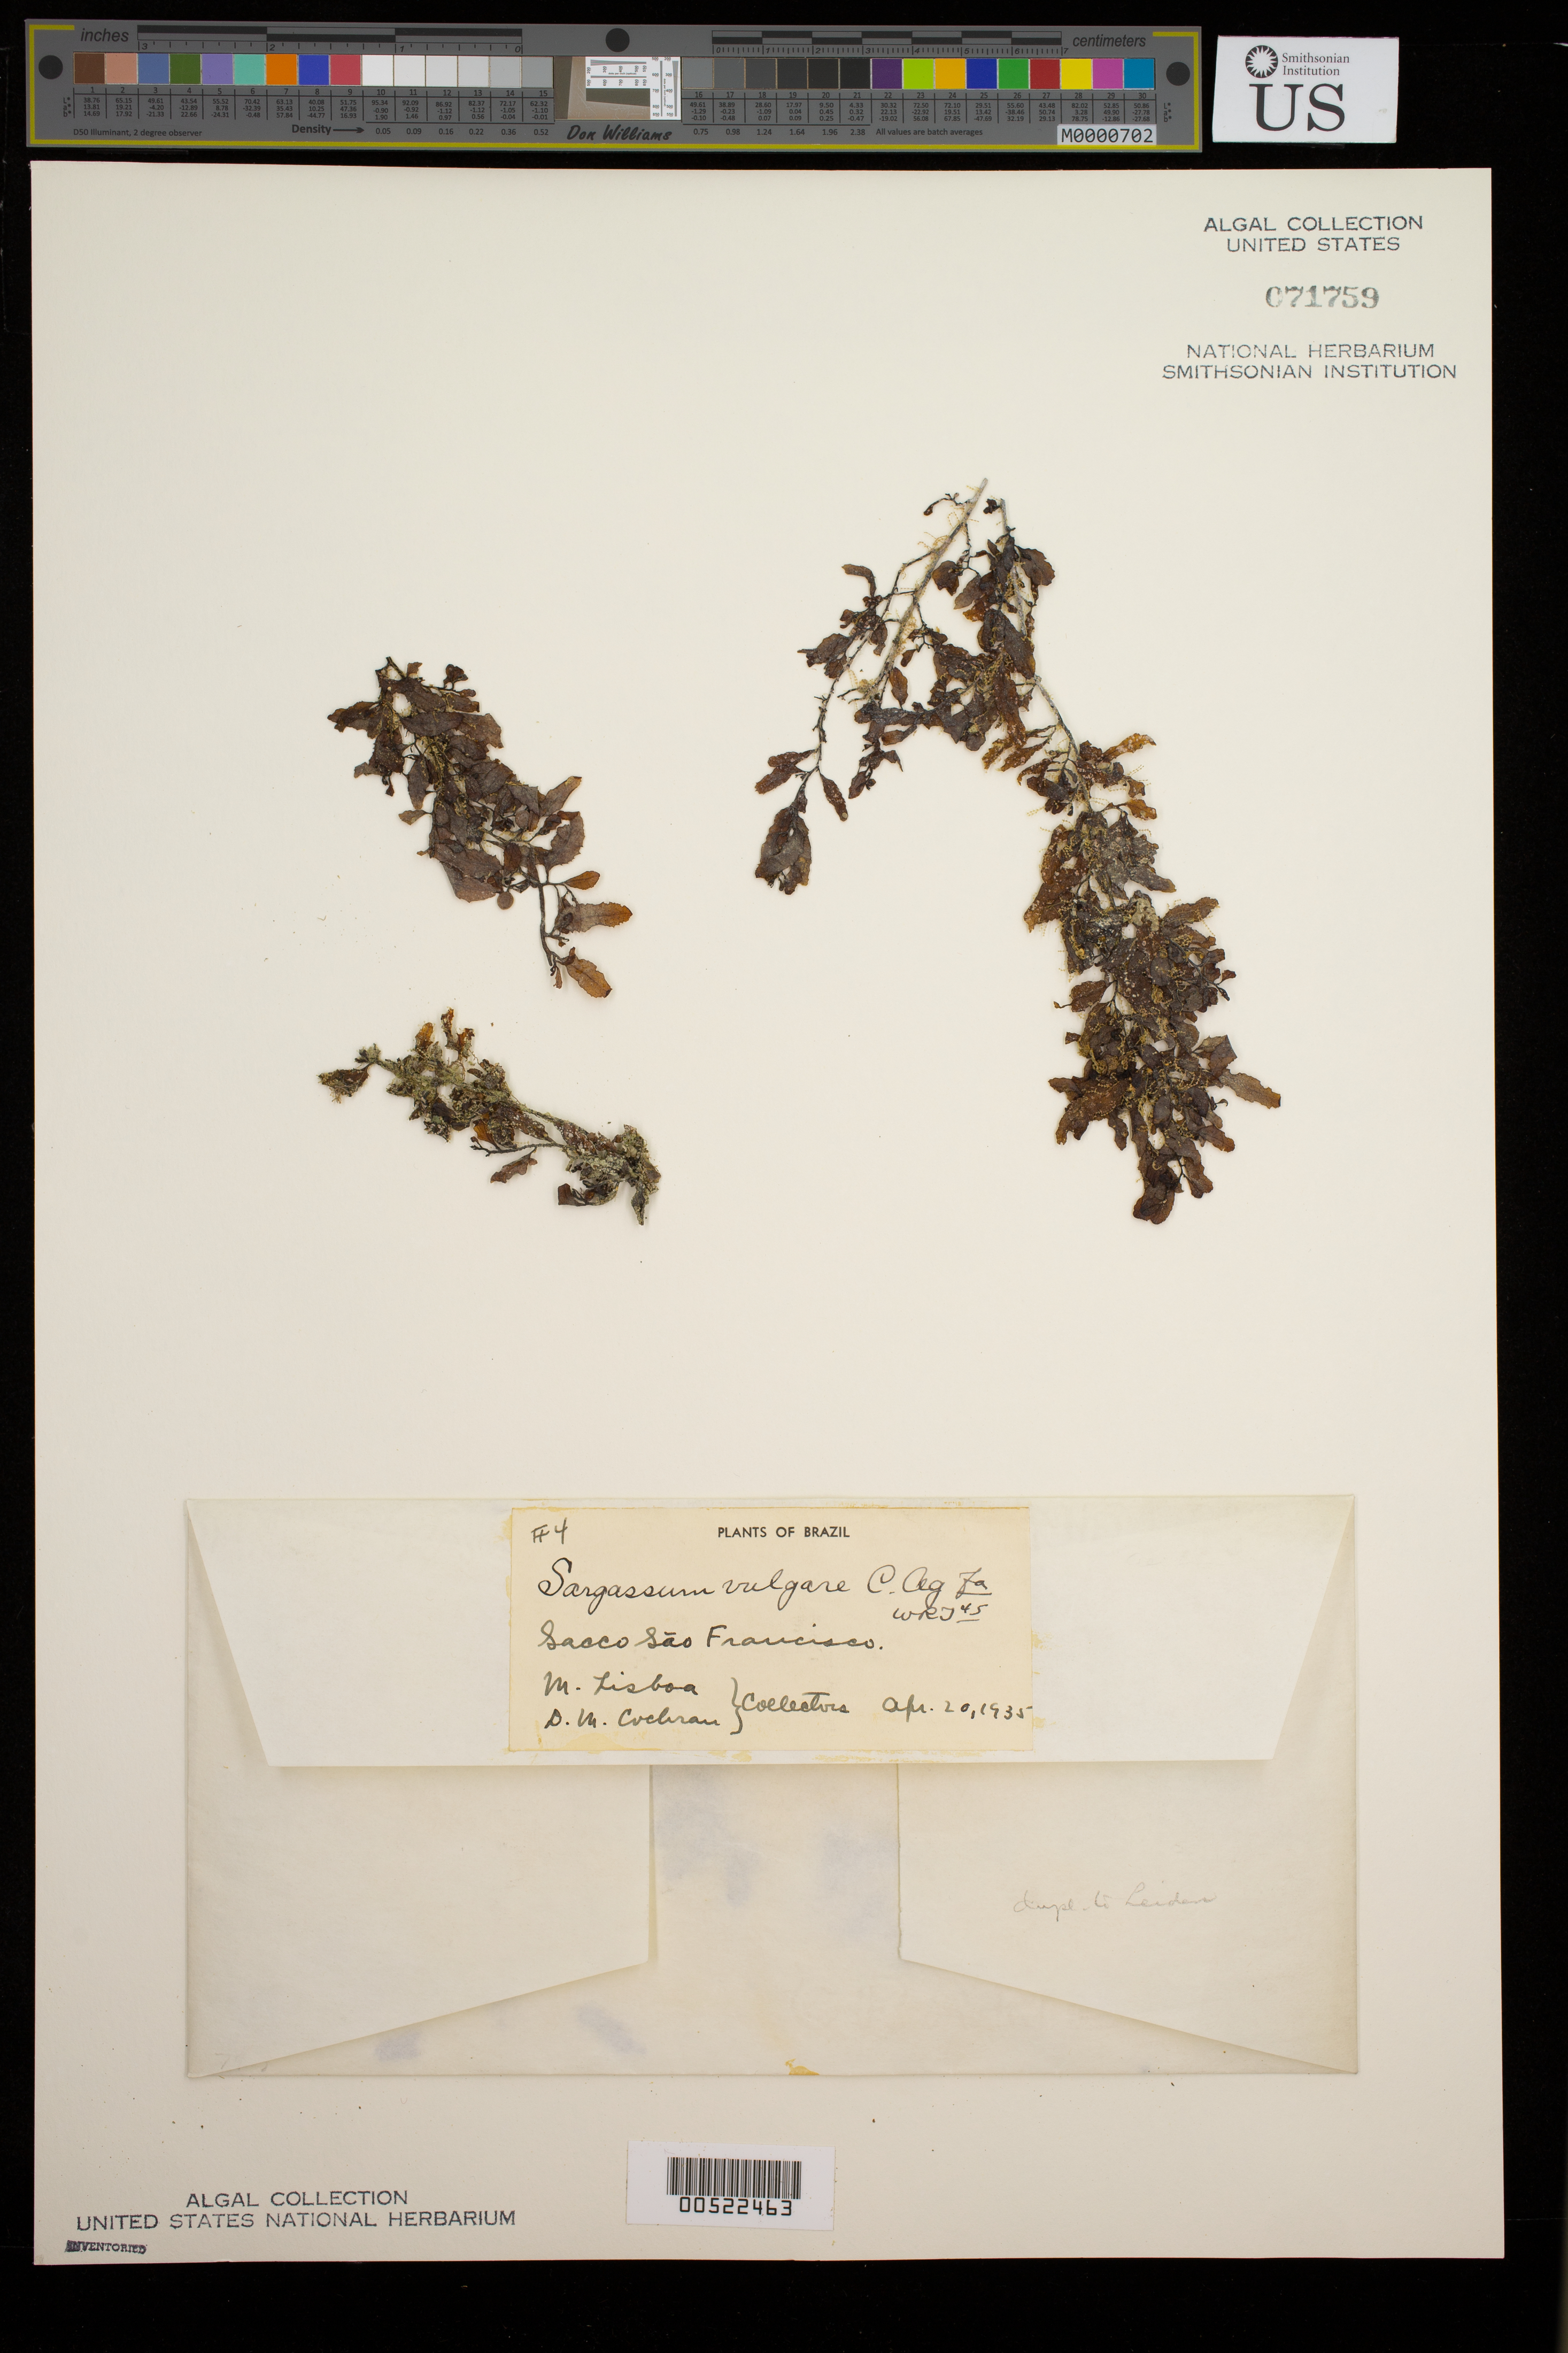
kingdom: Chromista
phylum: Ochrophyta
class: Phaeophyceae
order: Fucales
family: Sargassaceae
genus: Sargassum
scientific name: Sargassum vulgare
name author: C. Agardh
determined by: Taylor, William R.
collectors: M. Lisboa & D. M. Cochran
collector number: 4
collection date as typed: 20 Apr 1935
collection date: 1935-04-20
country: Brazil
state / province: Santa Catarina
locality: Sacco sao francisco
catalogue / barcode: US 71759